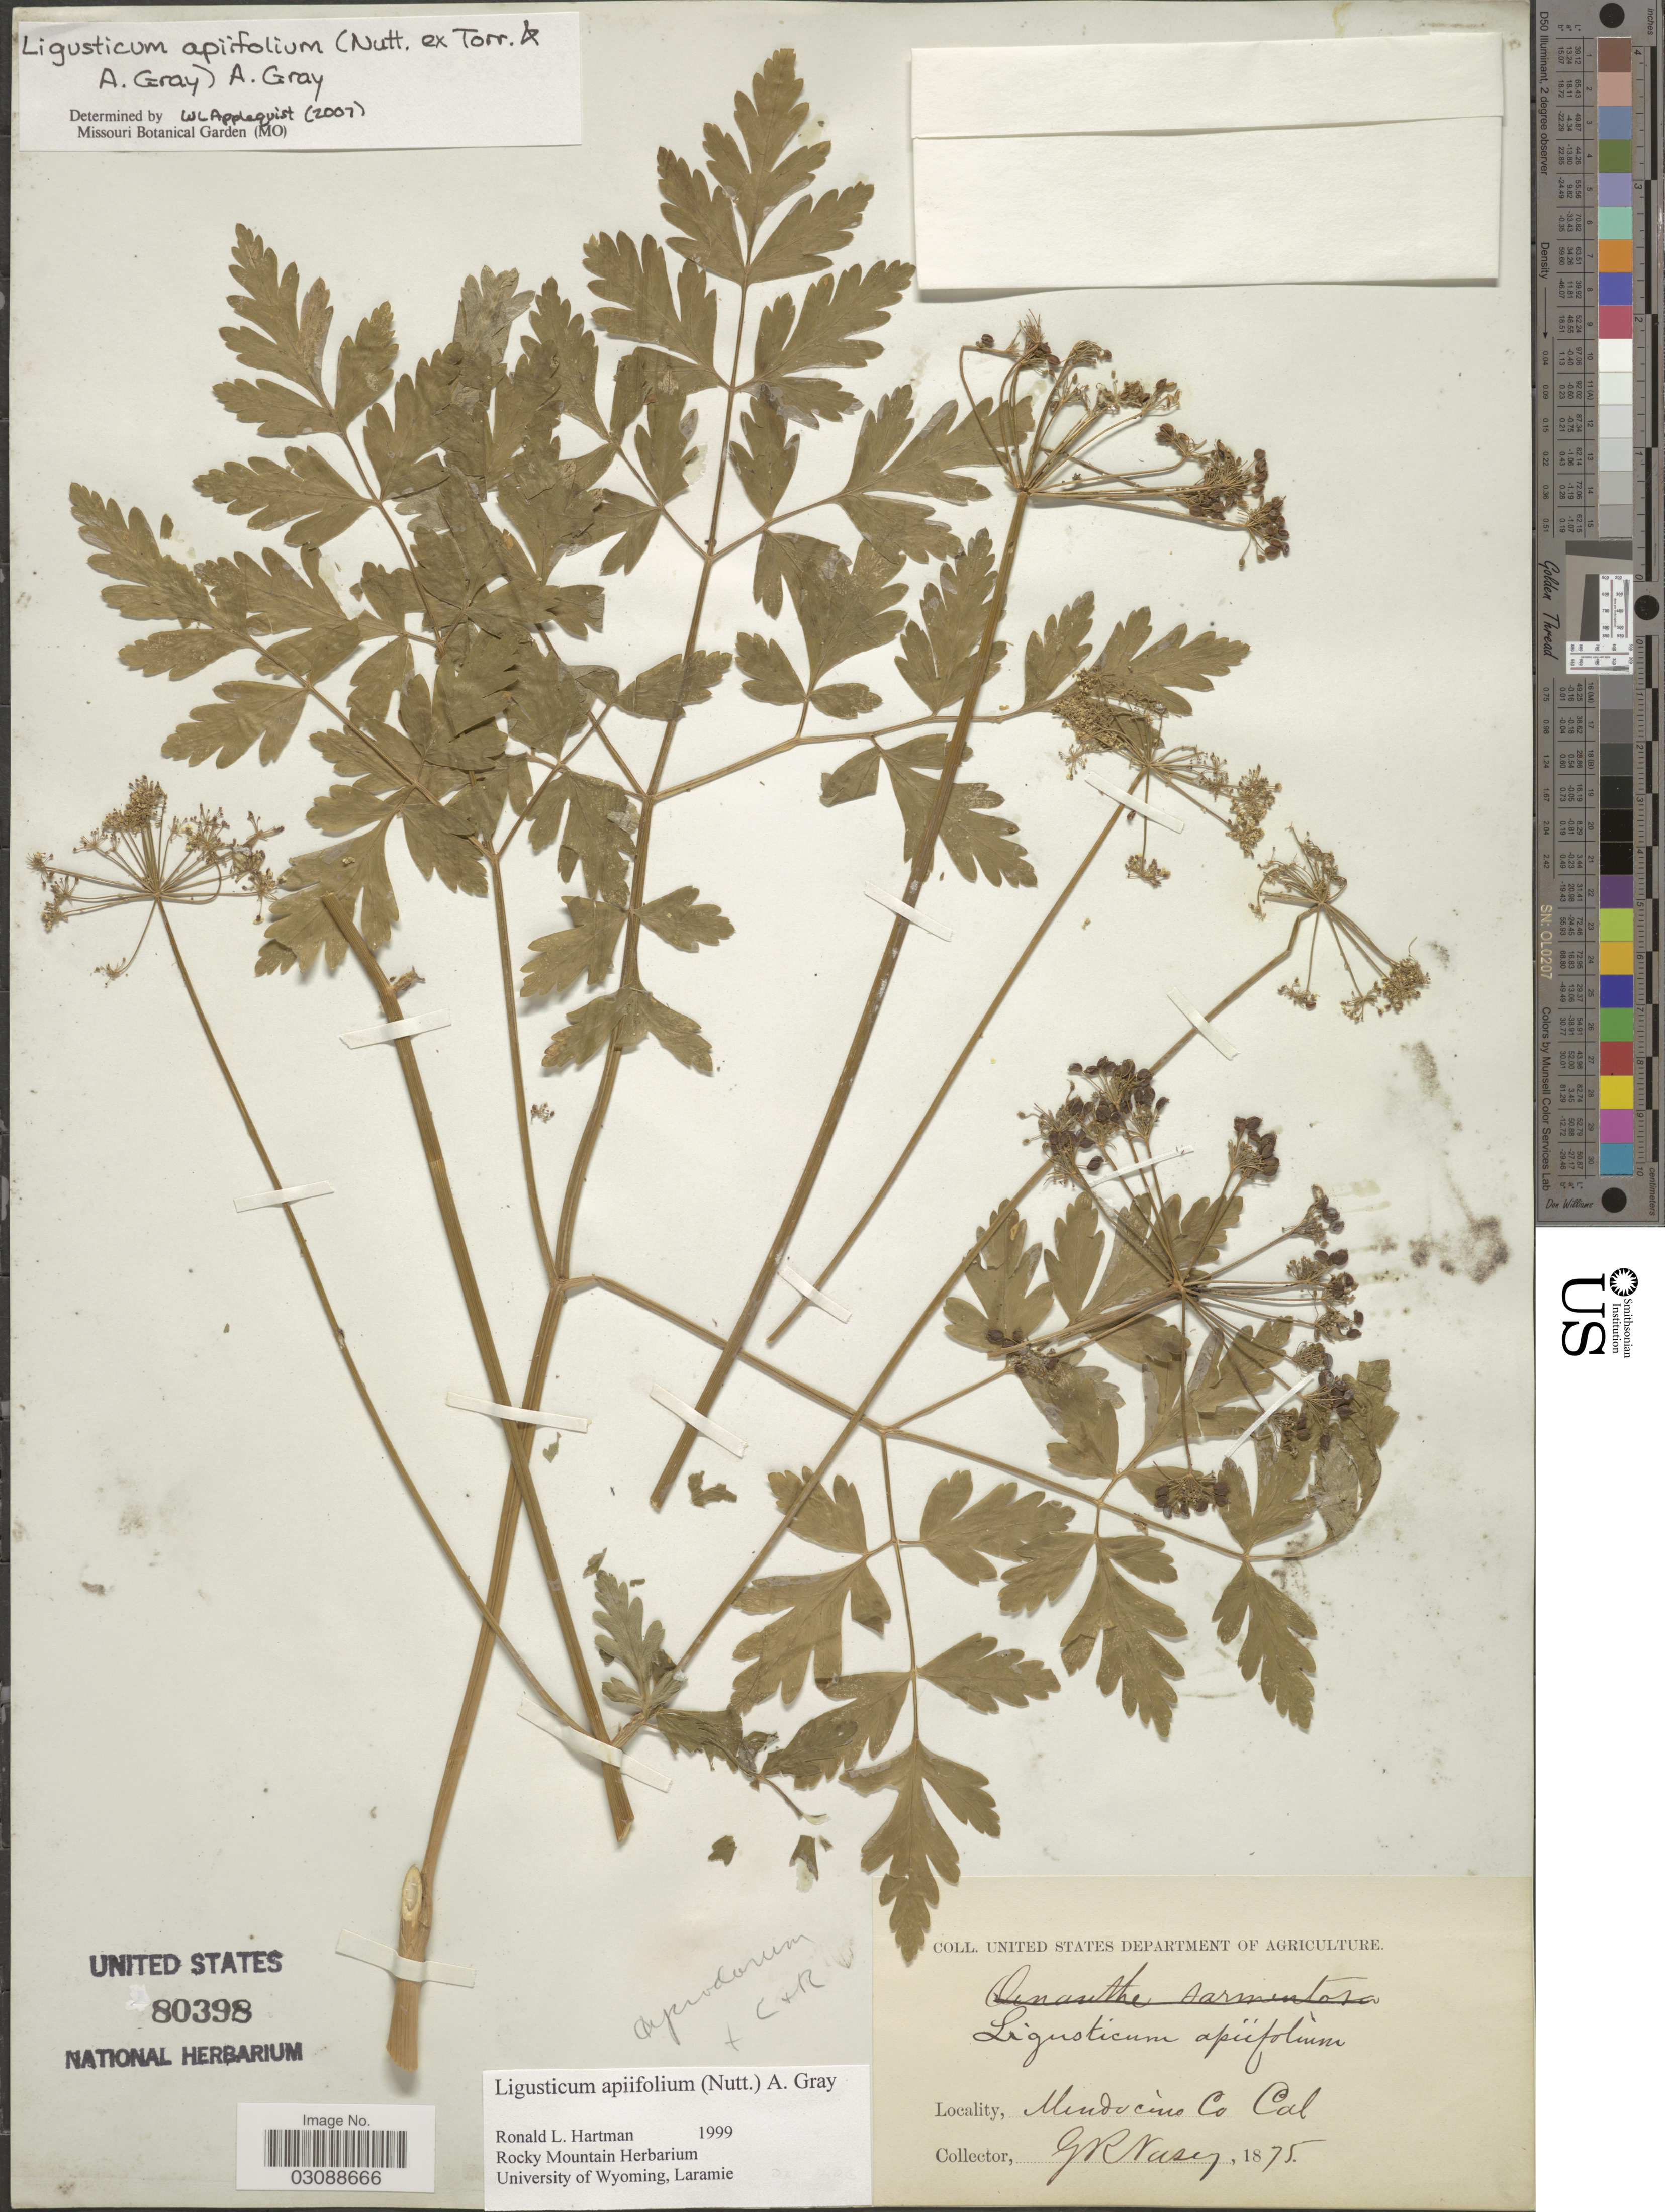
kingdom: Plantae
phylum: Tracheophyta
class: Magnoliopsida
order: Apiales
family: Apiaceae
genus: Ligusticum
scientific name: Ligusticum apiifolium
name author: (Nutt. ex Torr. & A. Gray) A. Gray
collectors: G. R. Vasey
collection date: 1875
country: United States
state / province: California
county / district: Mendocino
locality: Mendocino Co.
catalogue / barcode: US 80398